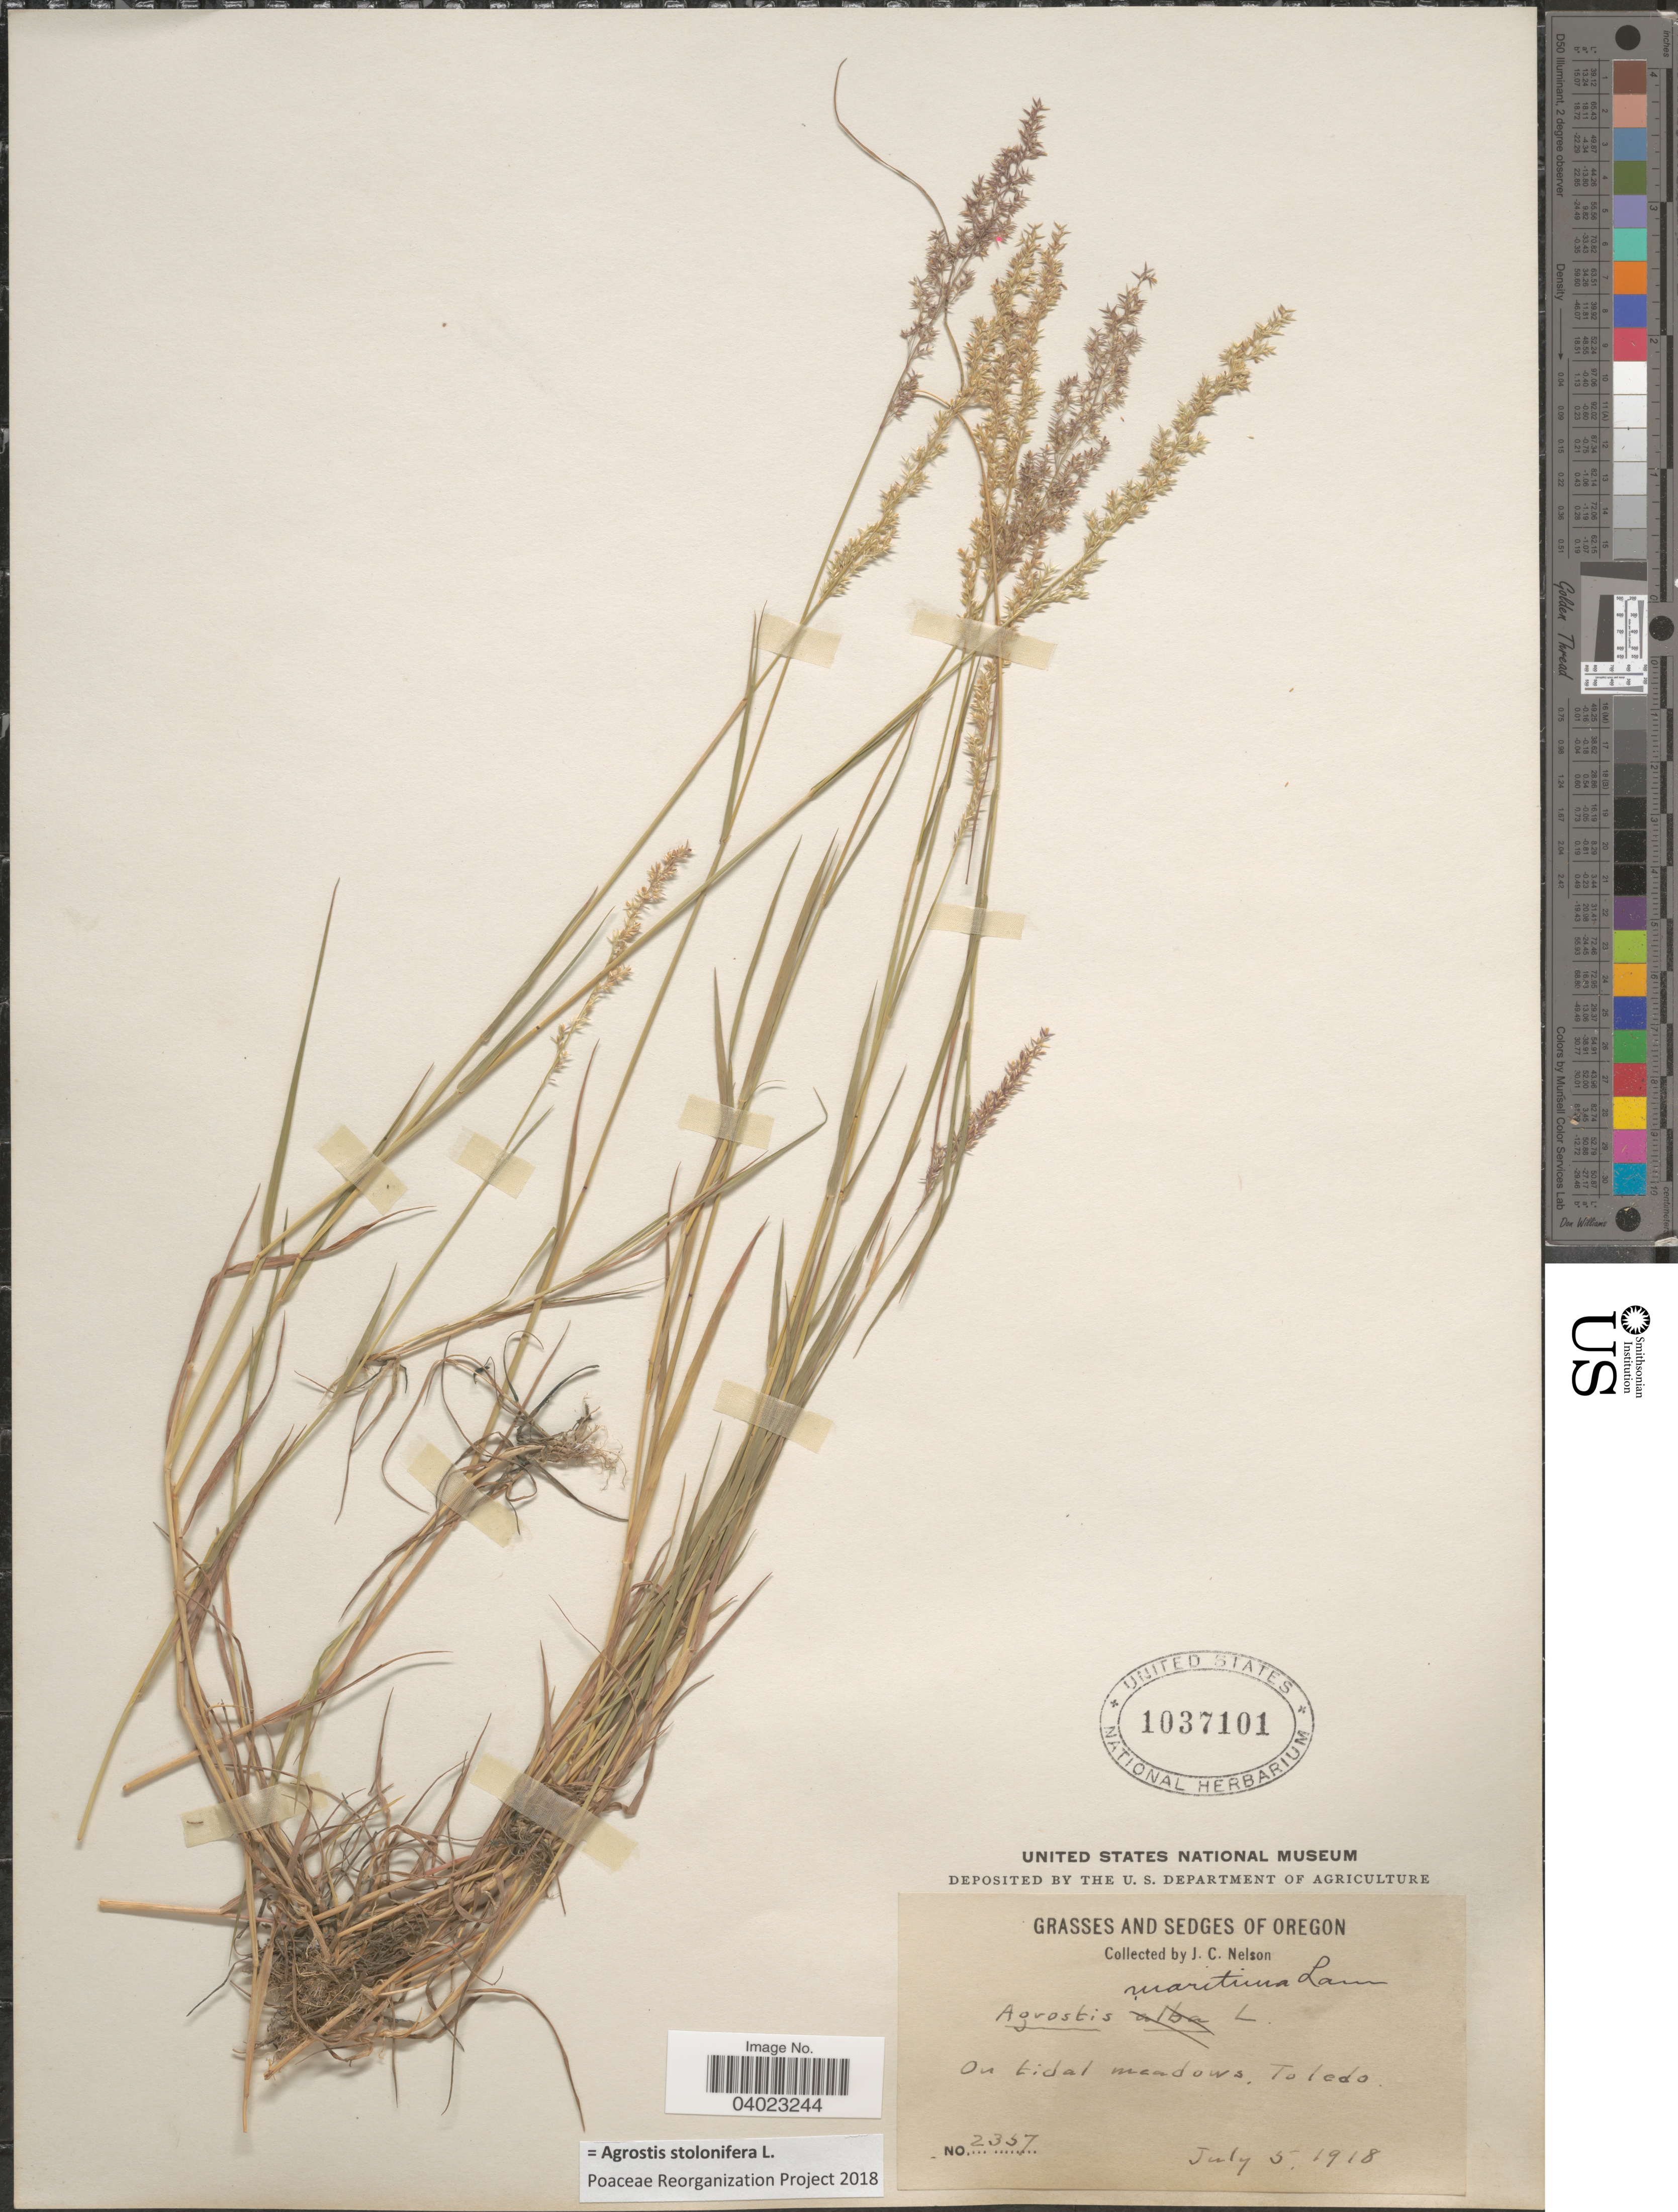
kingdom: Plantae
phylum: Tracheophyta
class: Liliopsida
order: Poales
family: Poaceae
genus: Agrostis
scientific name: Agrostis stolonifera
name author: L.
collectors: J. C. Nelson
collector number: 2357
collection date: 1918-07-05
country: United States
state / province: Oregon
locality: On tidal meadows, Toledo.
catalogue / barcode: US 1037101